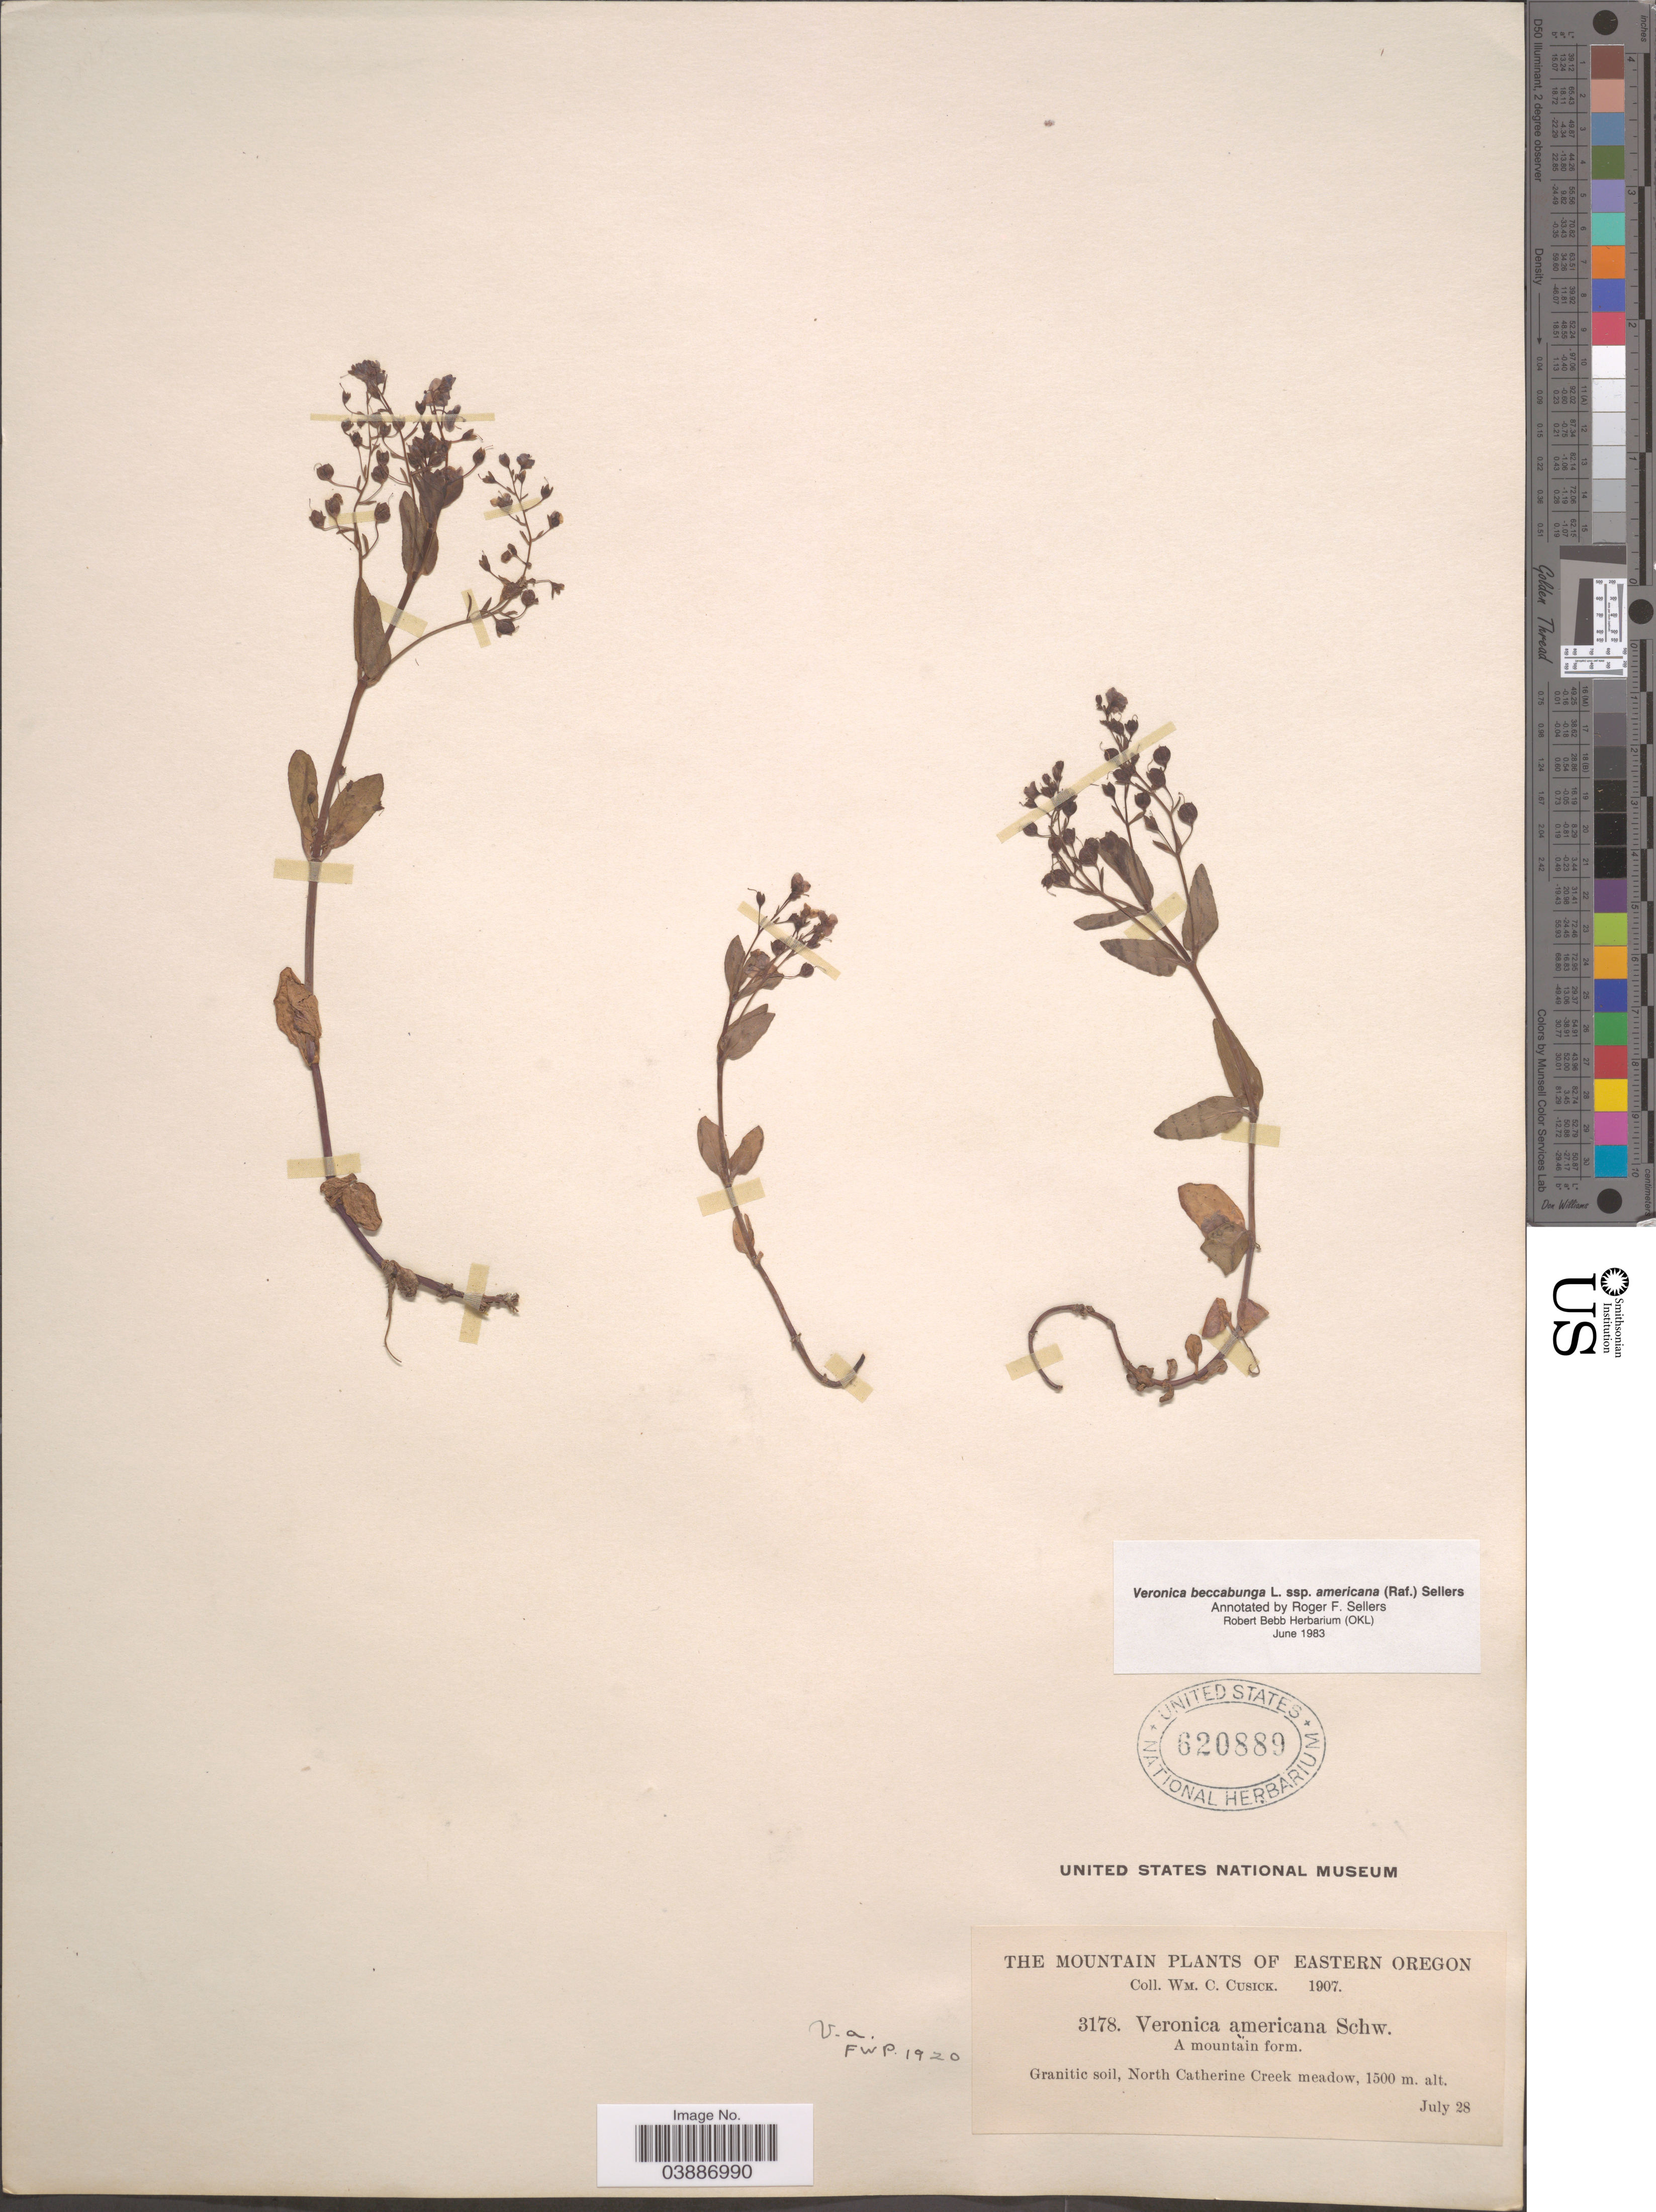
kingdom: Plantae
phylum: Tracheophyta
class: Magnoliopsida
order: Lamiales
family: Plantaginaceae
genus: Veronica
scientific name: Veronica beccabunga subsp. americana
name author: Raf.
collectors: W. C. Cusick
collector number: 3178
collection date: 1907-07-28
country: United States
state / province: Oregon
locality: Eastern Oregon. North Catherine Creek meadow.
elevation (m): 1500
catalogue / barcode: US 620889